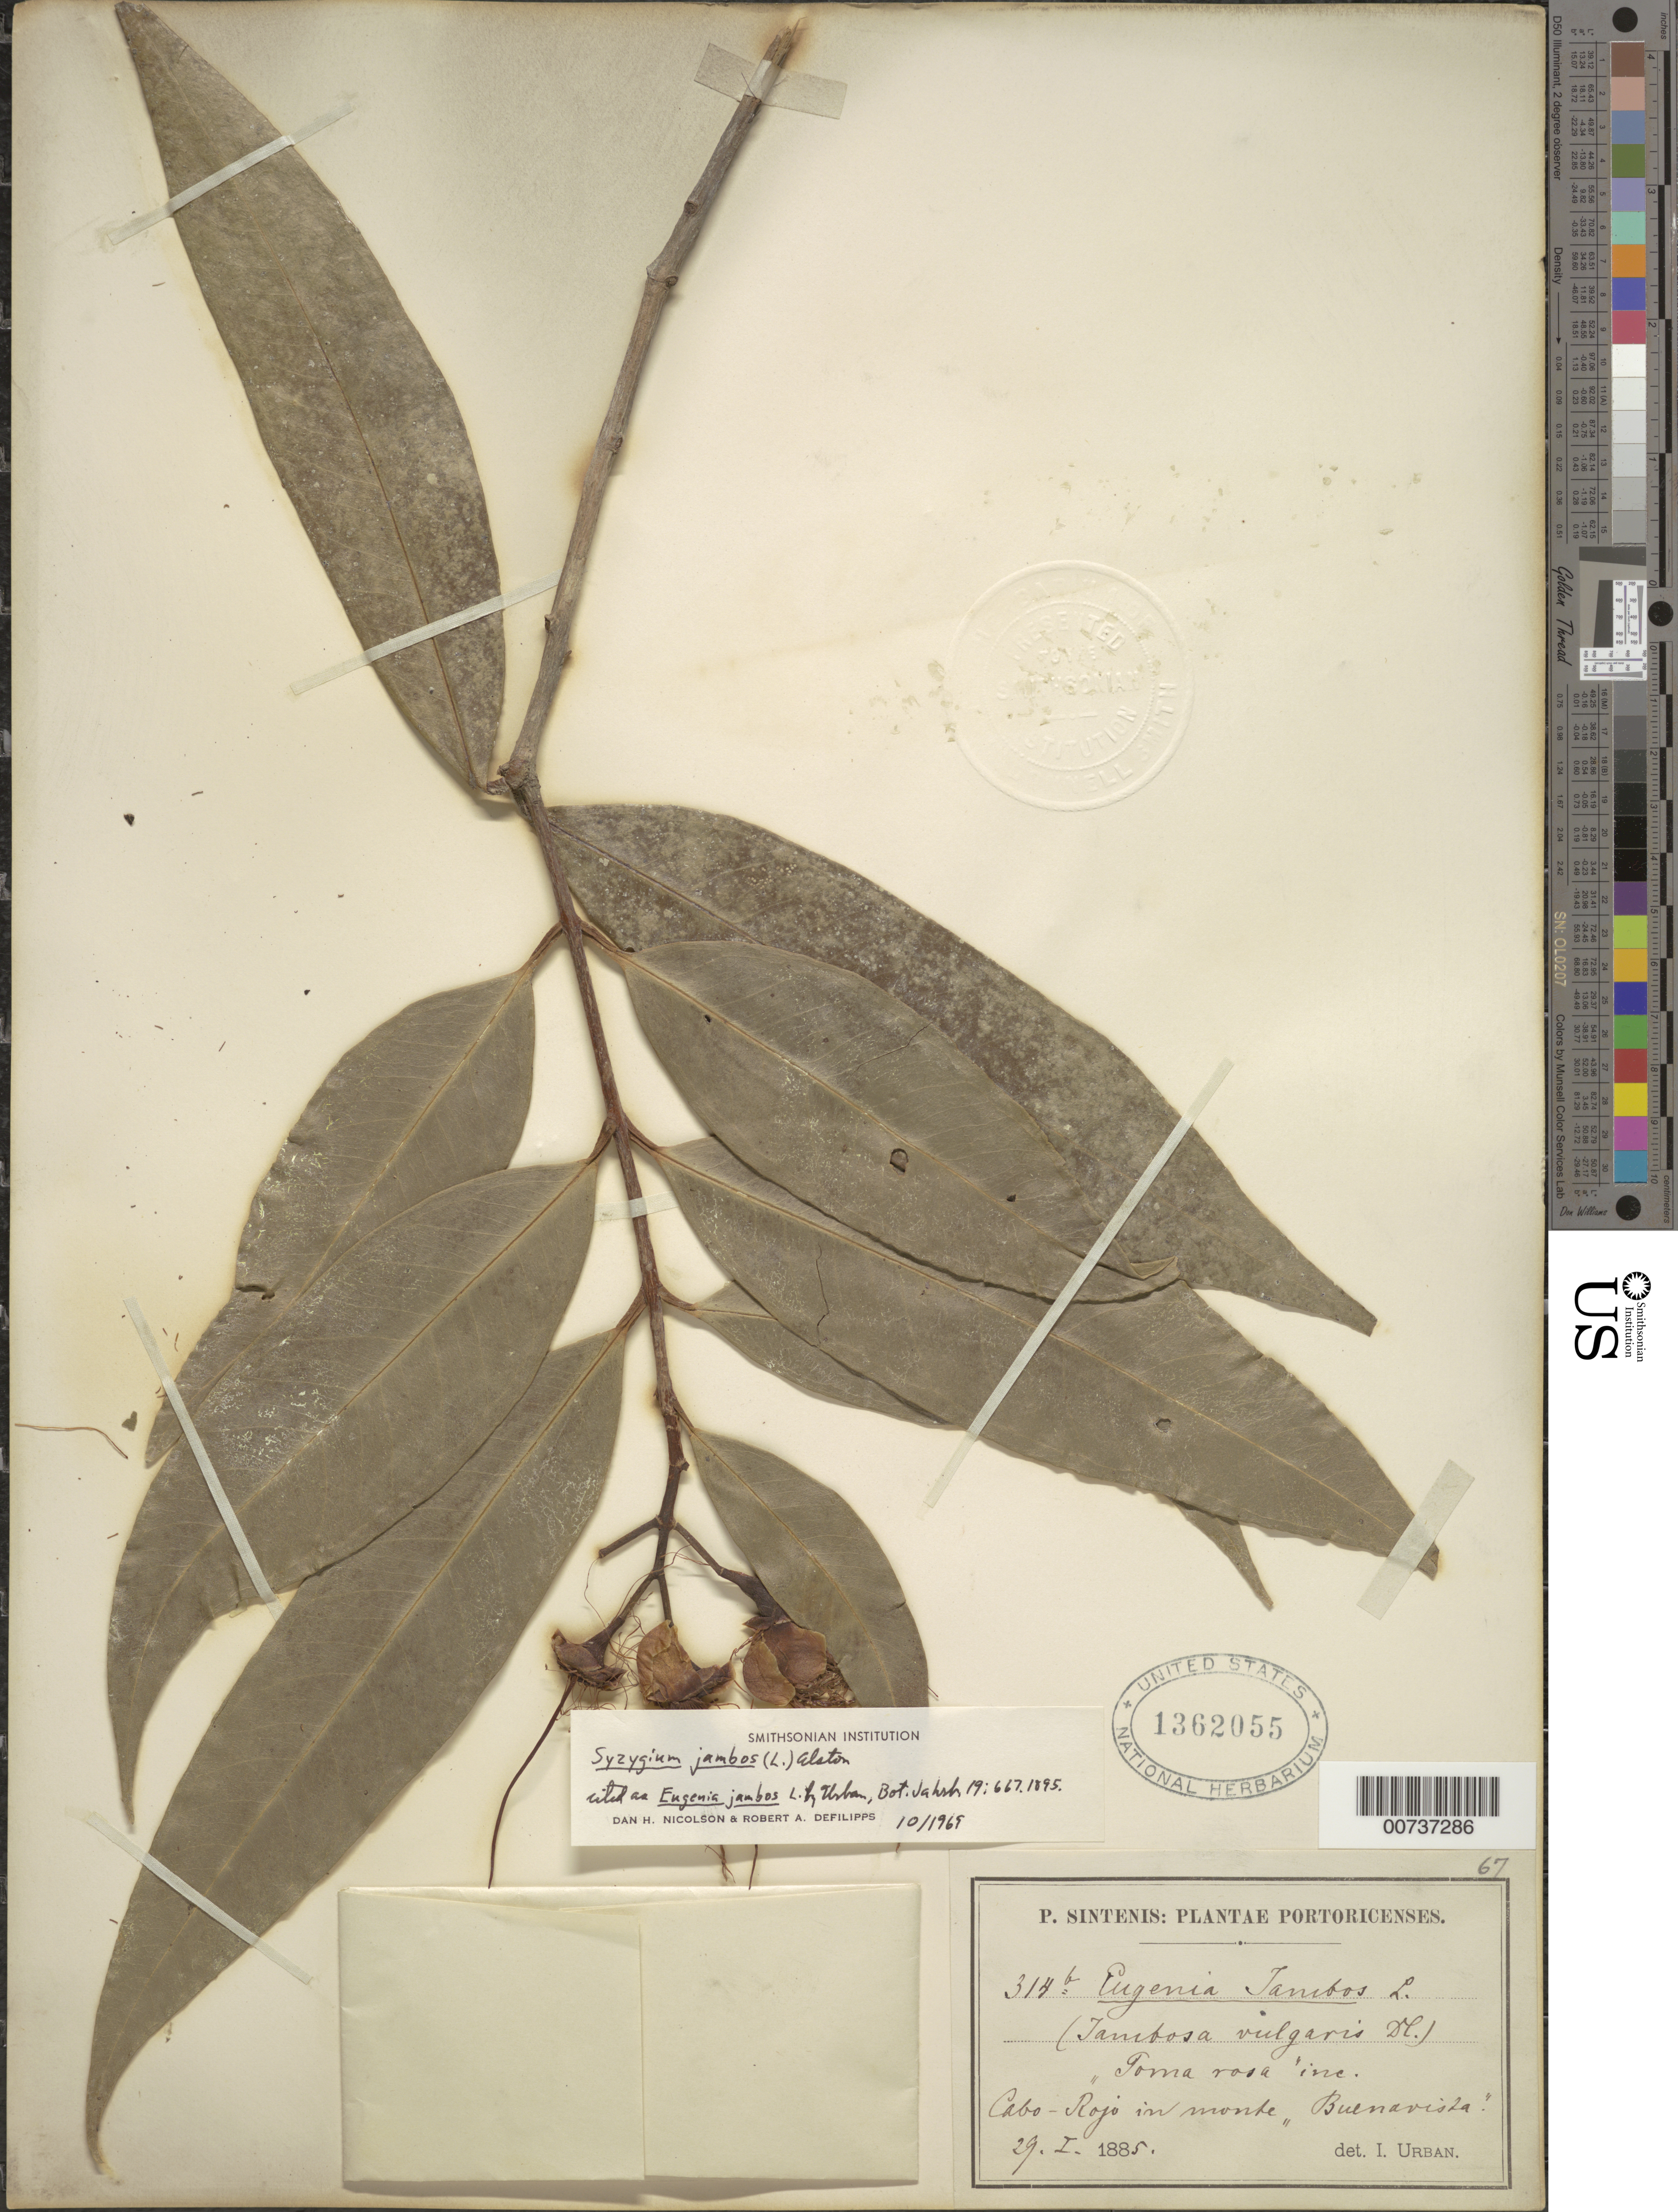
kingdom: Plantae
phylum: Tracheophyta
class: Magnoliopsida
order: Myrtales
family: Myrtaceae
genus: Syzygium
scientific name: Syzygium jambos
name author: (L.) Alston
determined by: Nicolson, Dan H.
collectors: P. Sintenis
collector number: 314b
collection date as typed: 29 Jan 1885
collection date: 1885-01-29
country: Puerto Rico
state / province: Cabo Rojo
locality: Cabo Rojo, in monte Buena Vista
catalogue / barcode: US 1362055